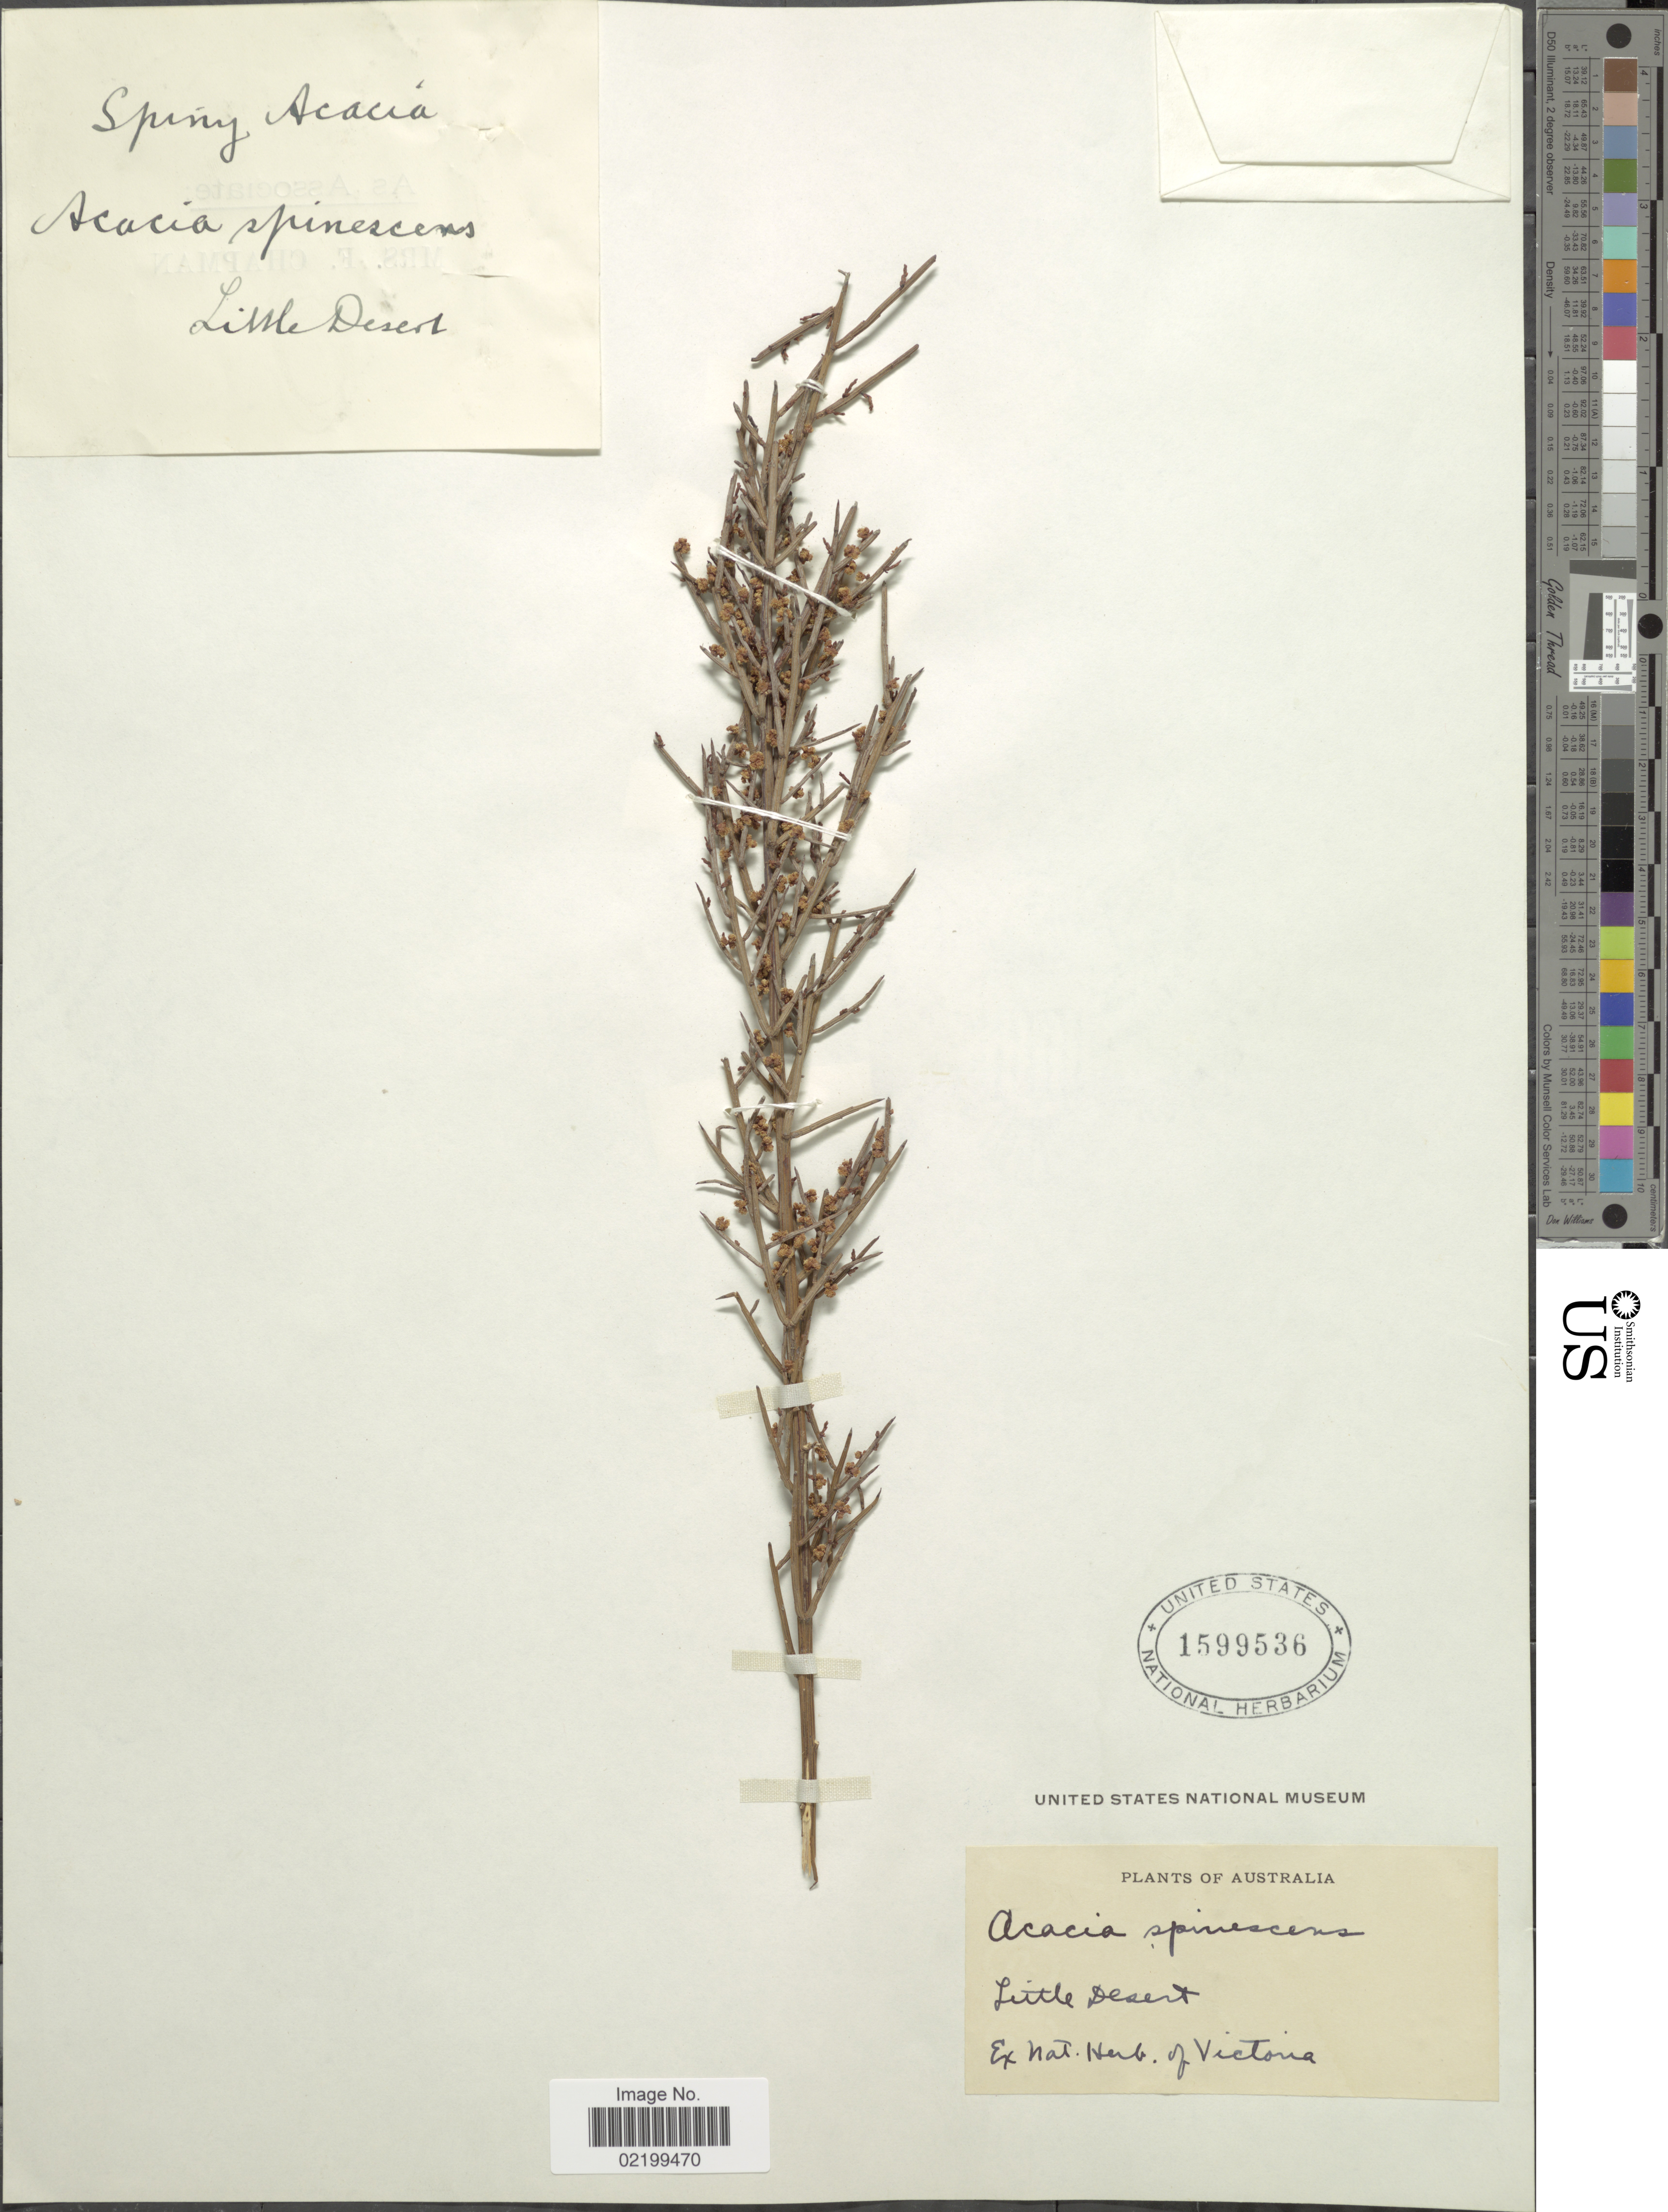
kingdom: Plantae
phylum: Tracheophyta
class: Magnoliopsida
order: Fabales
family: Fabaceae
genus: Acacia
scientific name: Acacia spinescens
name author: Benth.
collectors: National Herbarium of Victoria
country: Australia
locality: Little Desert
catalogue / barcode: US 1599536